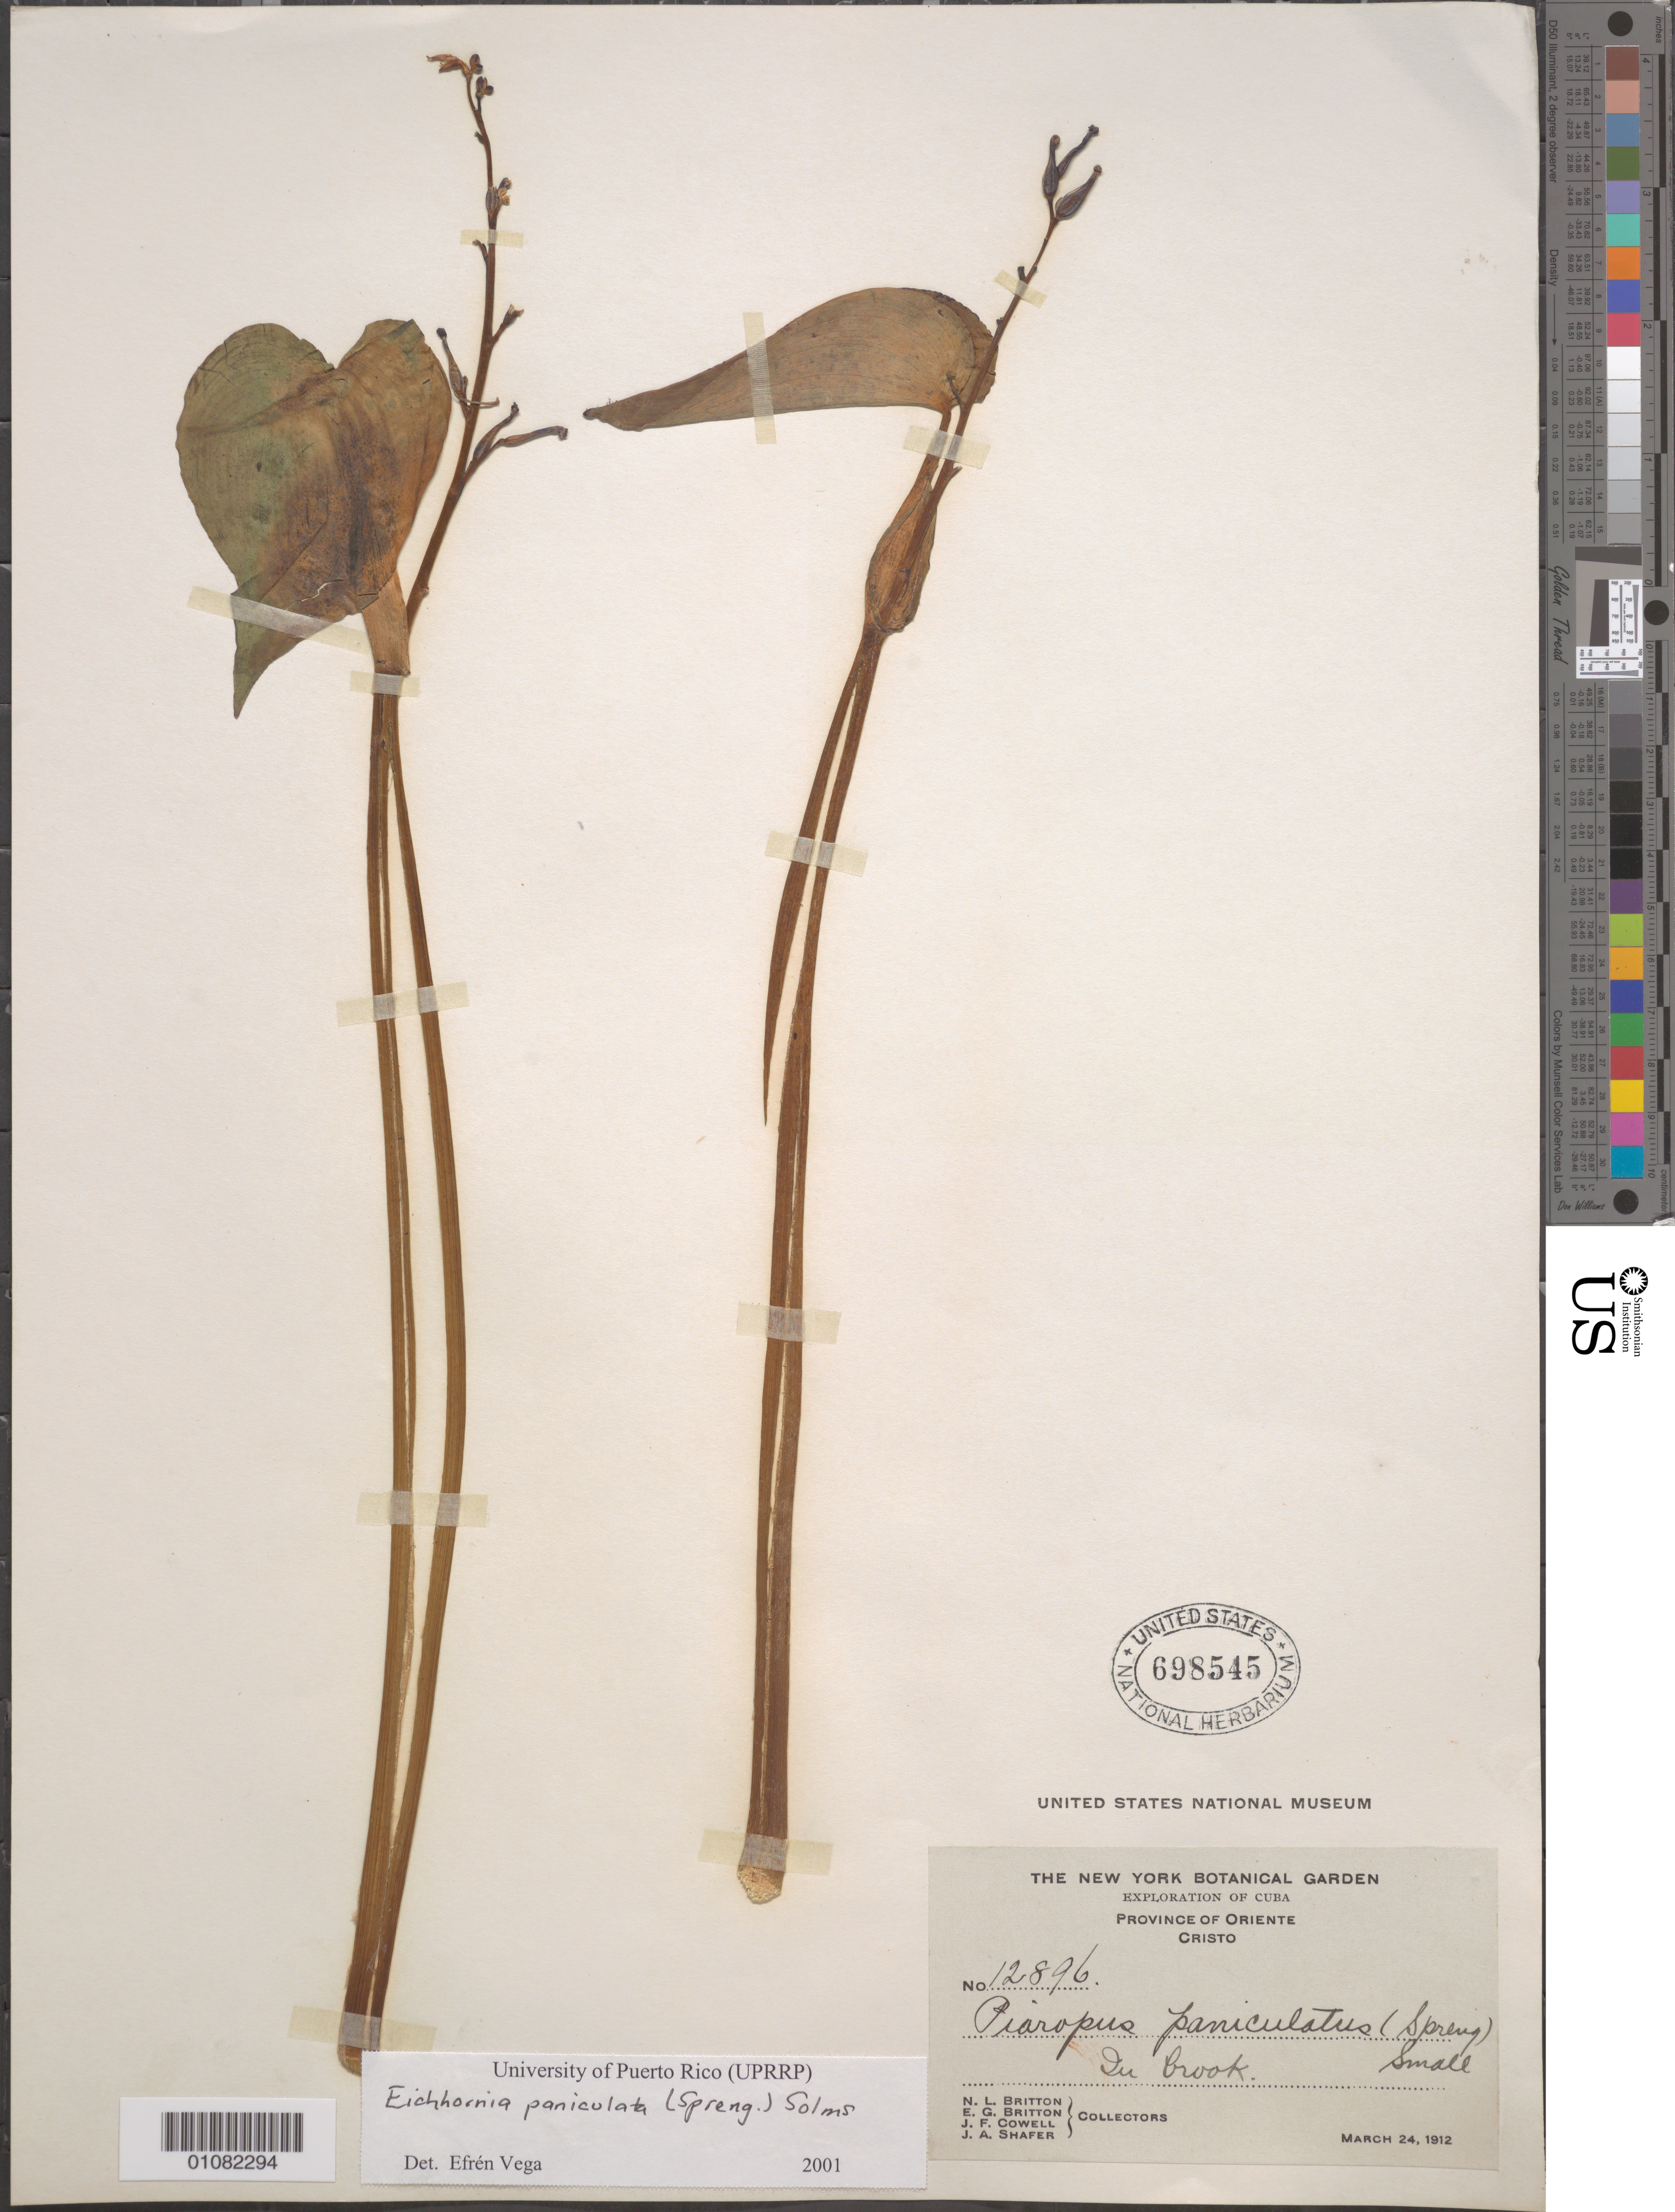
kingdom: Plantae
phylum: Tracheophyta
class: Liliopsida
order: Commelinales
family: Pontederiaceae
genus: Eichhornia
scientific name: Eichhornia paniculata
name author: Solms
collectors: N. Britton, E. G. Britton, J. F. Cowell & J. A. Shafer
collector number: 12896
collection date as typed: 24 Mar 1912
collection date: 1912-03-24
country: Cuba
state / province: Granma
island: Cuba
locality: Province of Oriente: Cristo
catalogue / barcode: US 698545